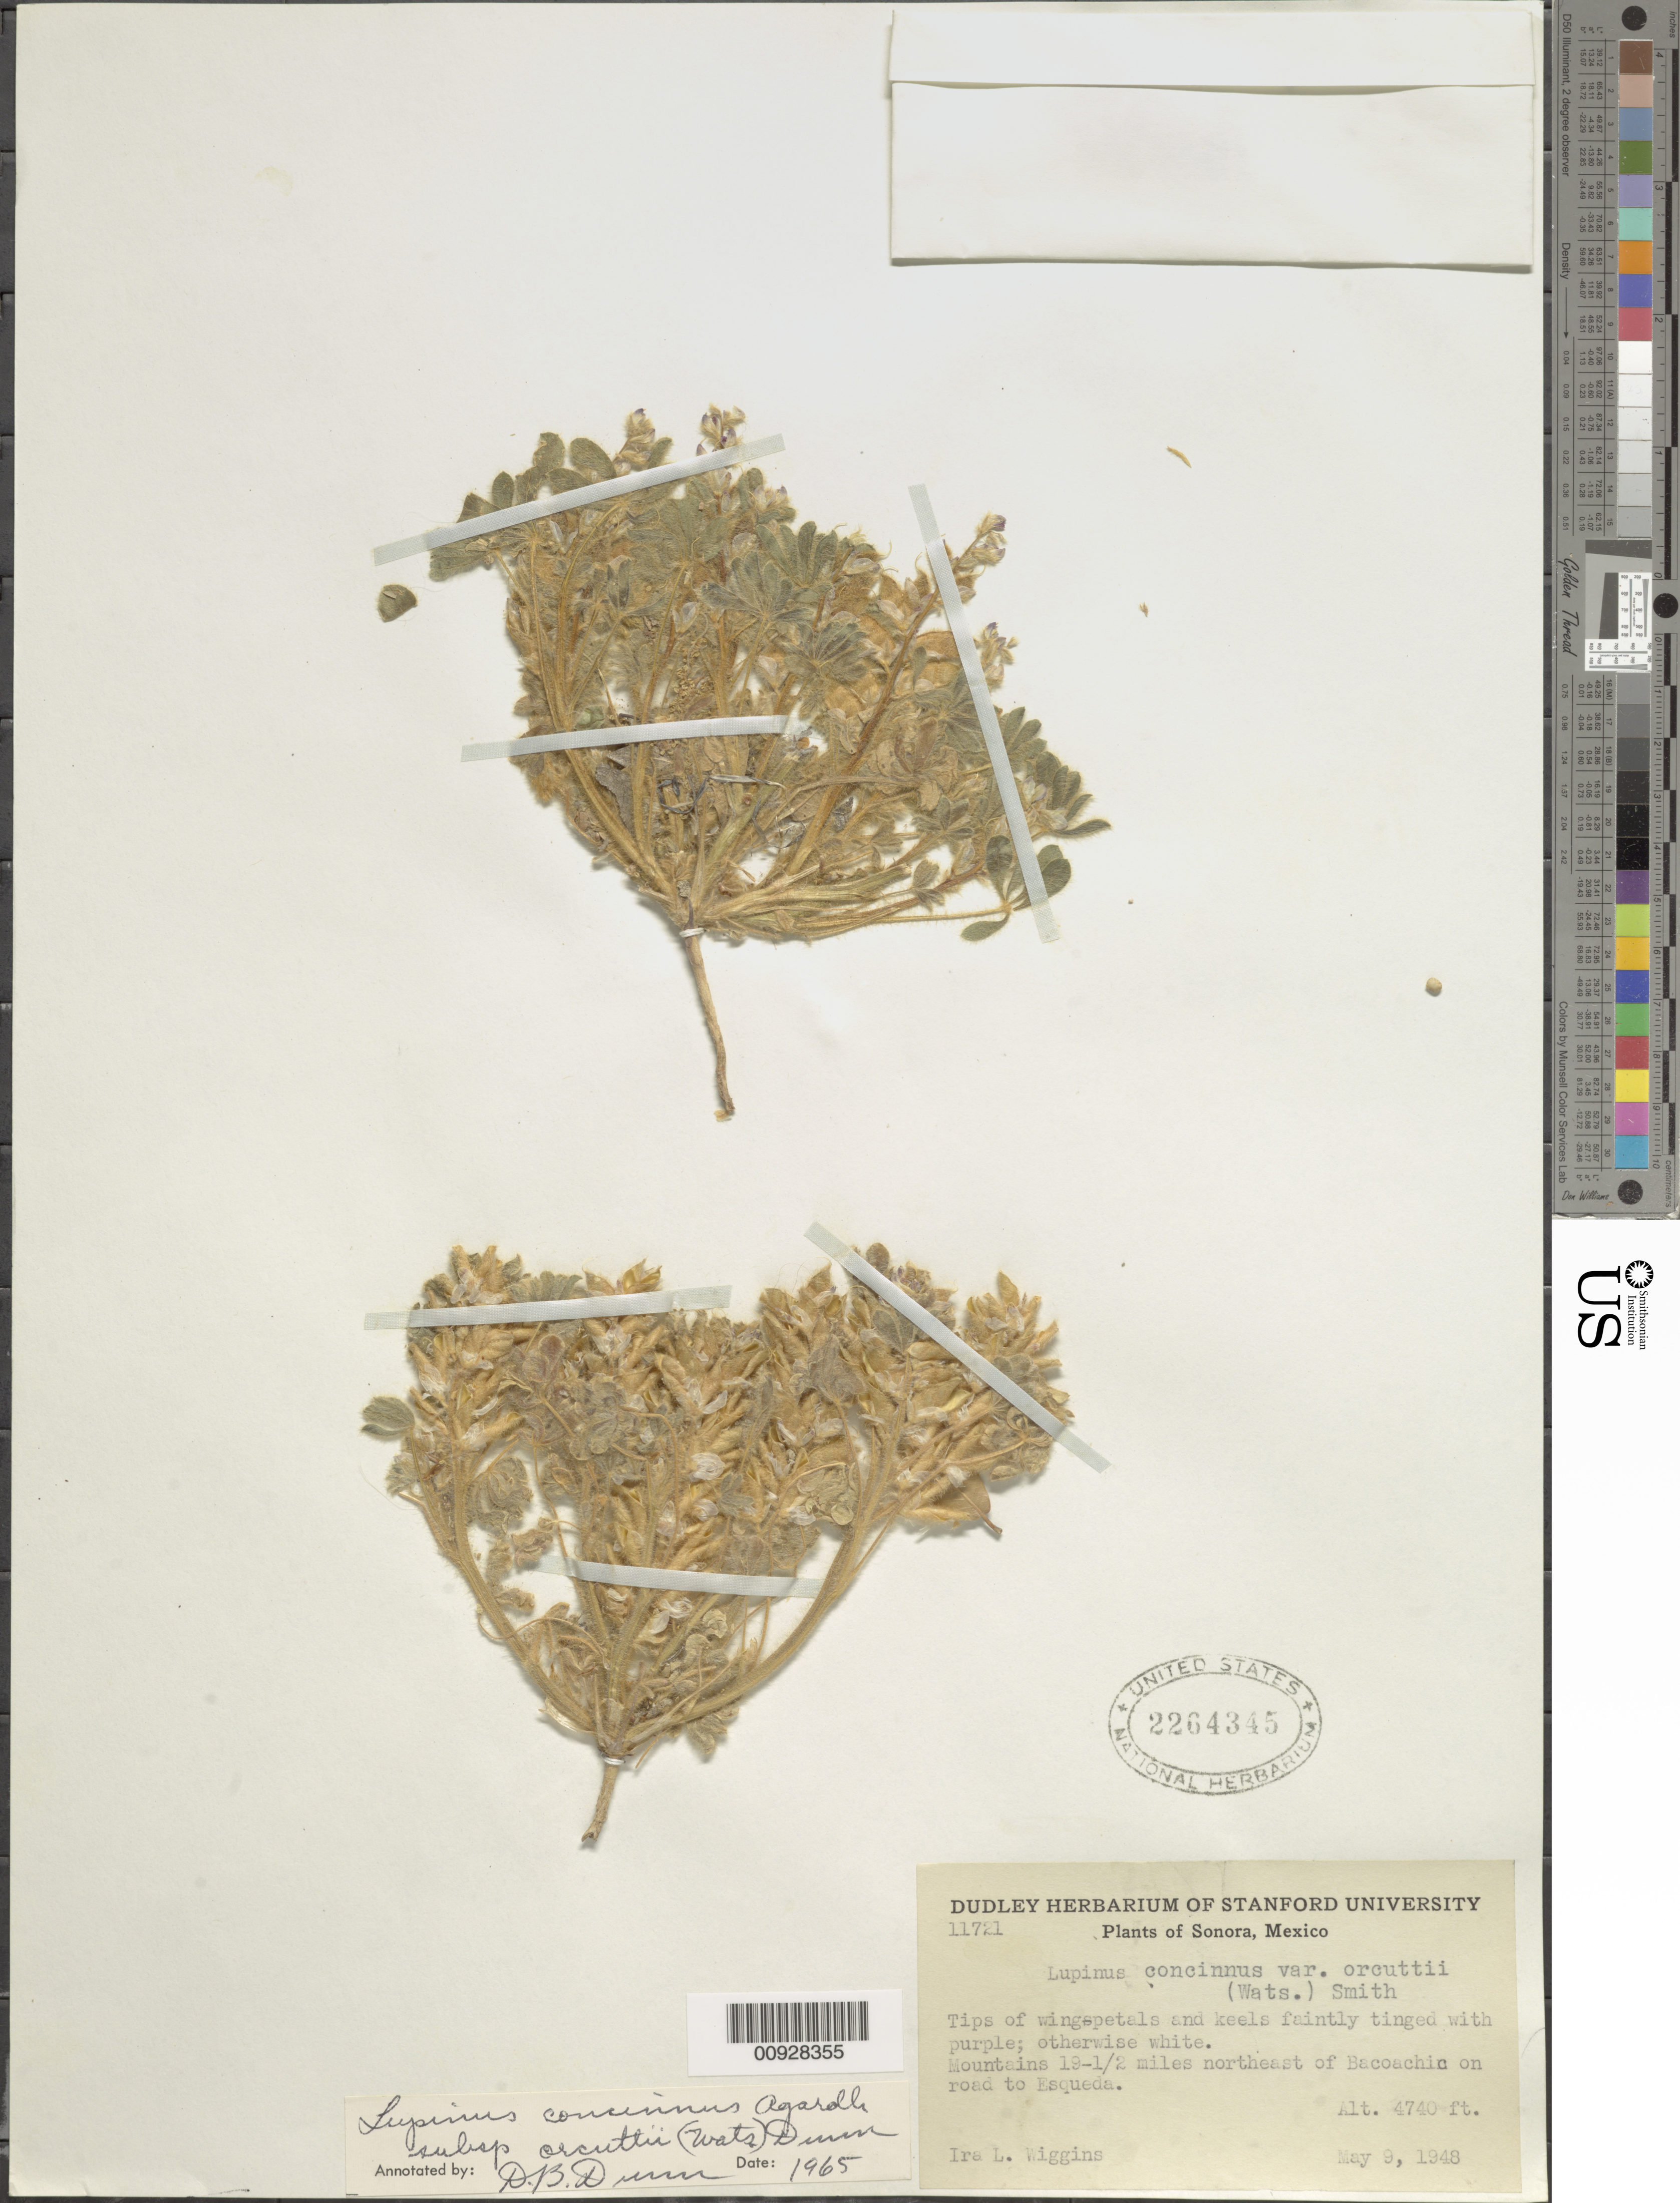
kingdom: Plantae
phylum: Tracheophyta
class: Magnoliopsida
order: Fabales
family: Fabaceae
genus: Lupinus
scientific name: Lupinus concinnus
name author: J. Agardh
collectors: I. L. Wiggins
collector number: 11721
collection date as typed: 09 May 1948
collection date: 1948-05-09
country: Mexico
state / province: Sonora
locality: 19½ northeast of Bacoachic on road to Esqueda.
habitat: Mountains.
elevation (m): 1445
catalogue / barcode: US 2264345